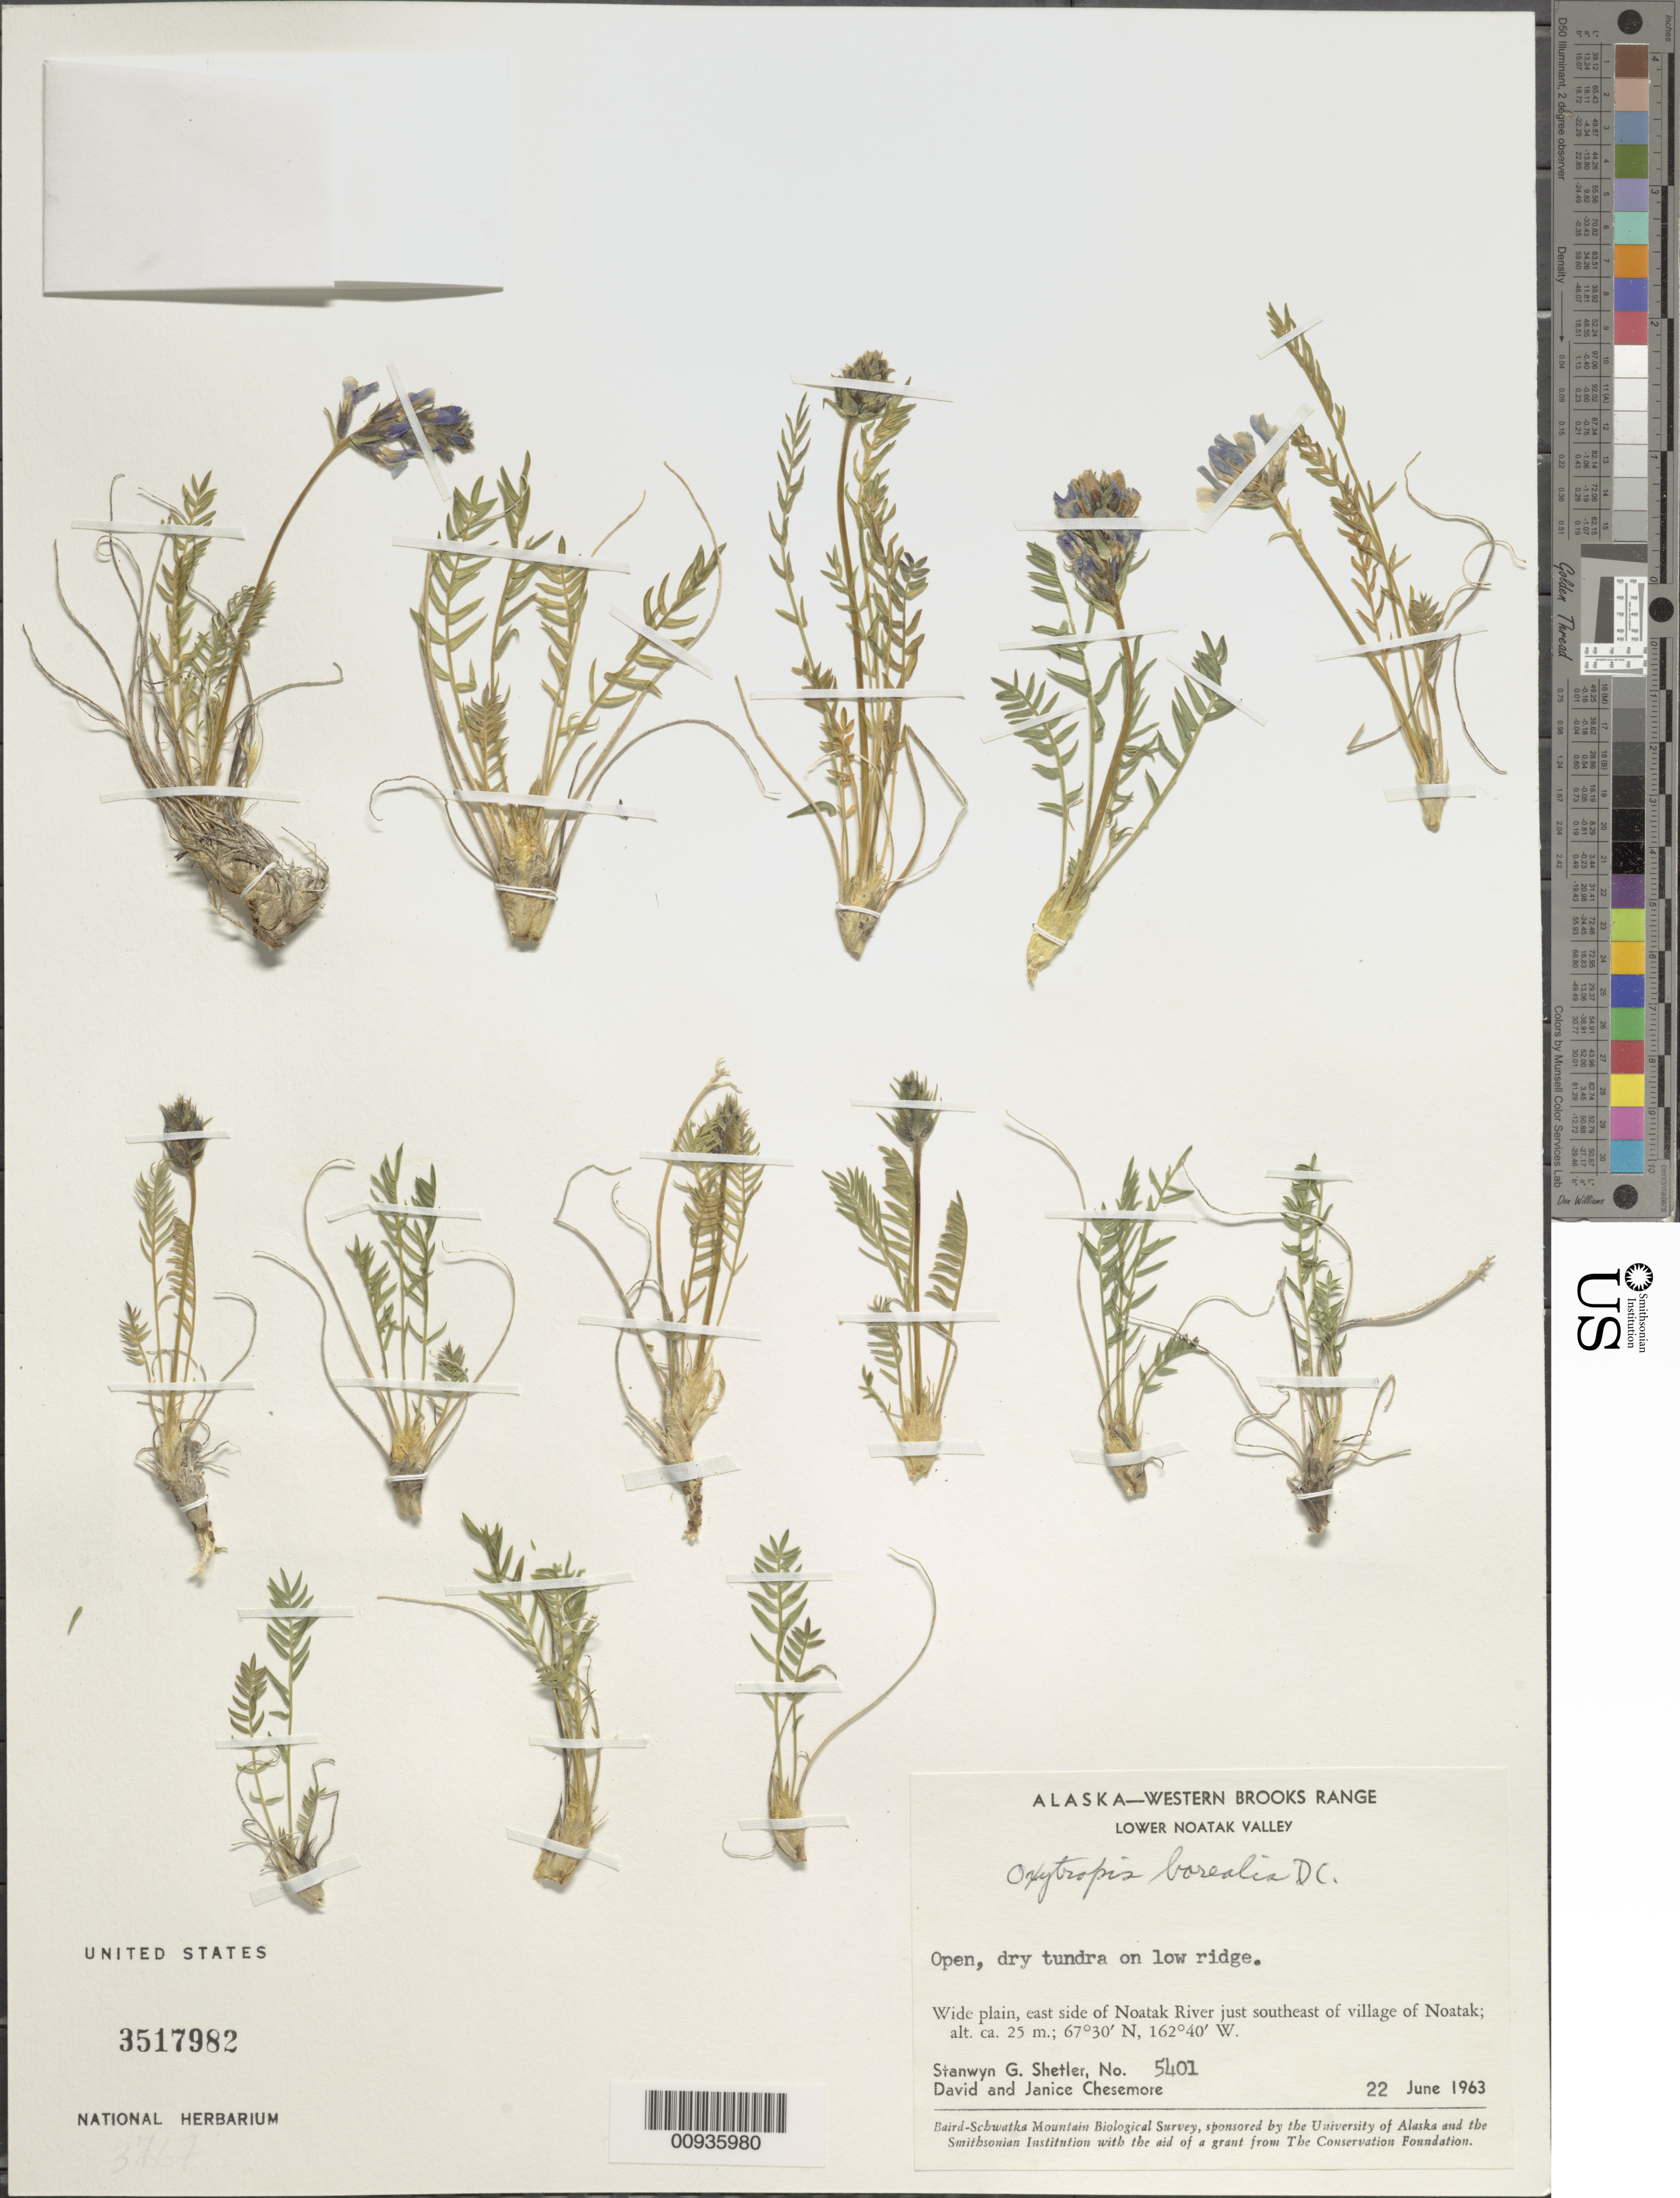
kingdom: Plantae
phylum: Tracheophyta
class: Magnoliopsida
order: Fabales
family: Fabaceae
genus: Oxytropis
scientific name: Oxytropis borealis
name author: DC.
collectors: S. Shetler, D. Chesemore & J. Chesemore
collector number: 5401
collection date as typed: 22 Jun 1963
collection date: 1963-06-22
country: United States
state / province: Alaska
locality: East side of Noatak River just southeast of village of Noatak. Western Brooks Range, Lower Noatak Valley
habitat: Wide plain. Open, dry tundra on low ridge.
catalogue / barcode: US 3517982